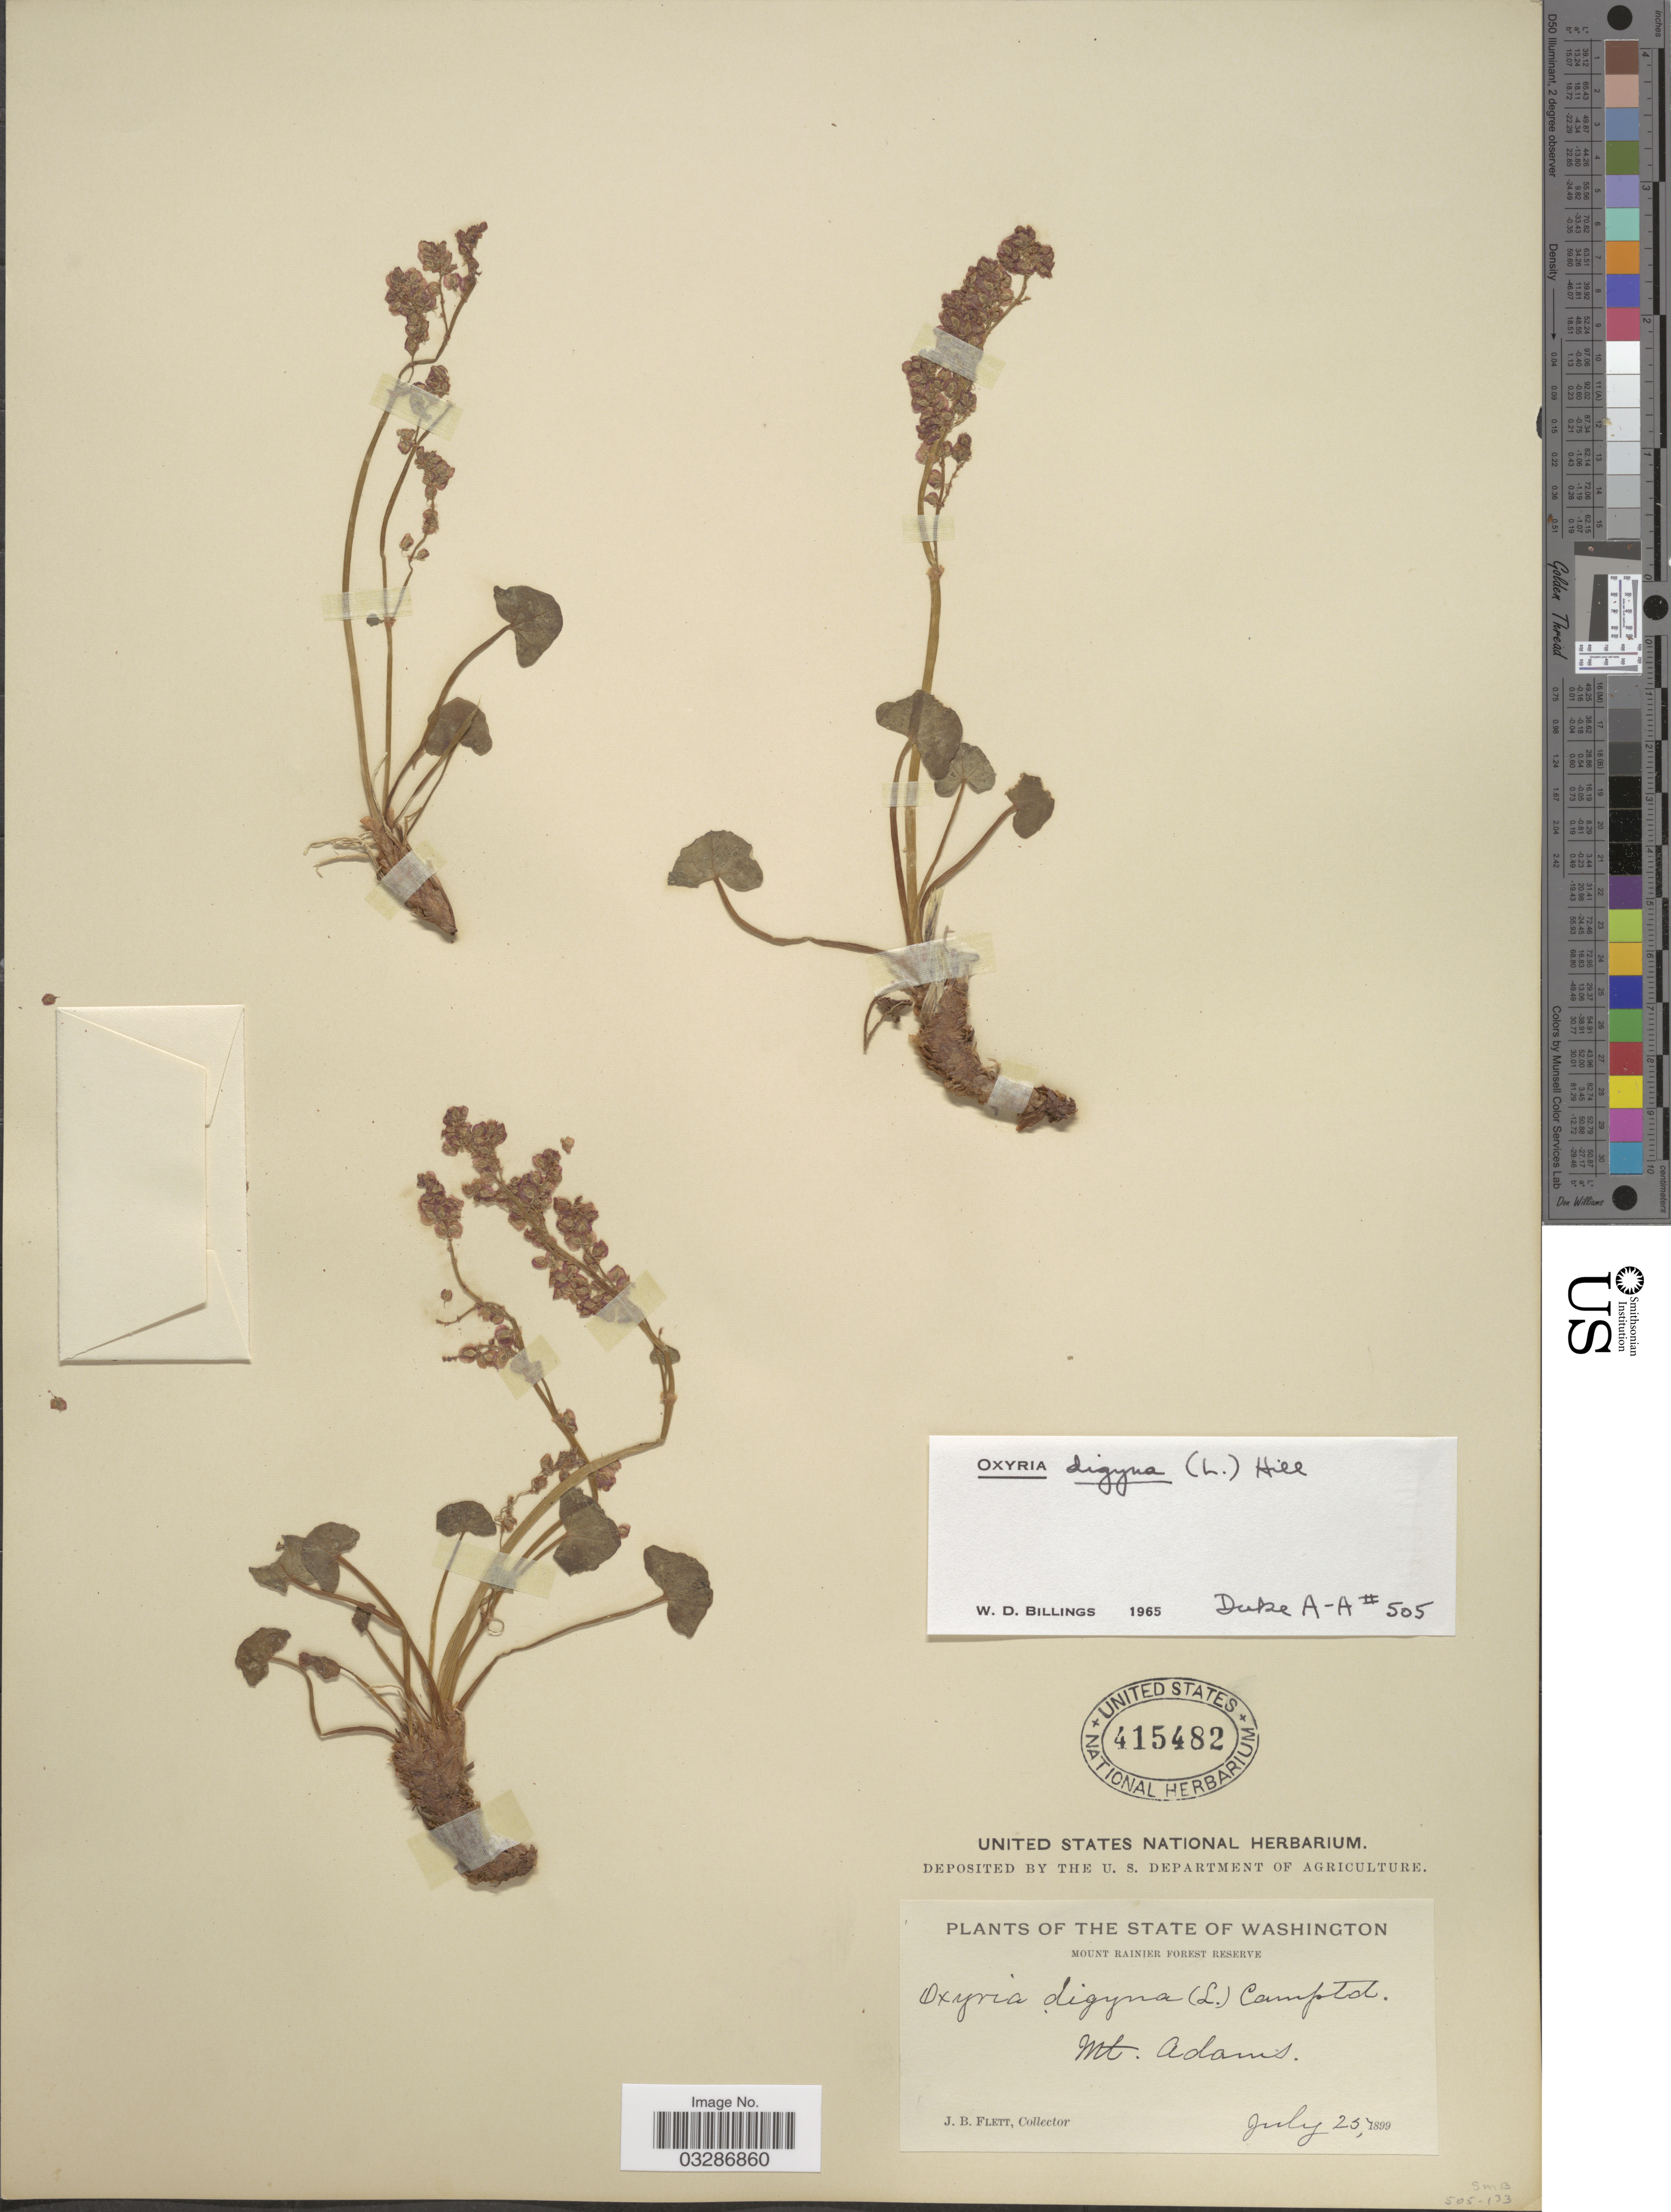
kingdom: Plantae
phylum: Tracheophyta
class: Magnoliopsida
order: Caryophyllales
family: Polygonaceae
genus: Oxyria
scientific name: Oxyria digyna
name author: (L.) Hill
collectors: J. Flett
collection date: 1899-07-25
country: United States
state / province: Washington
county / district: Yakima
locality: Mount Rainier Forest Reserve. Mt. Adams.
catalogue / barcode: US 415482